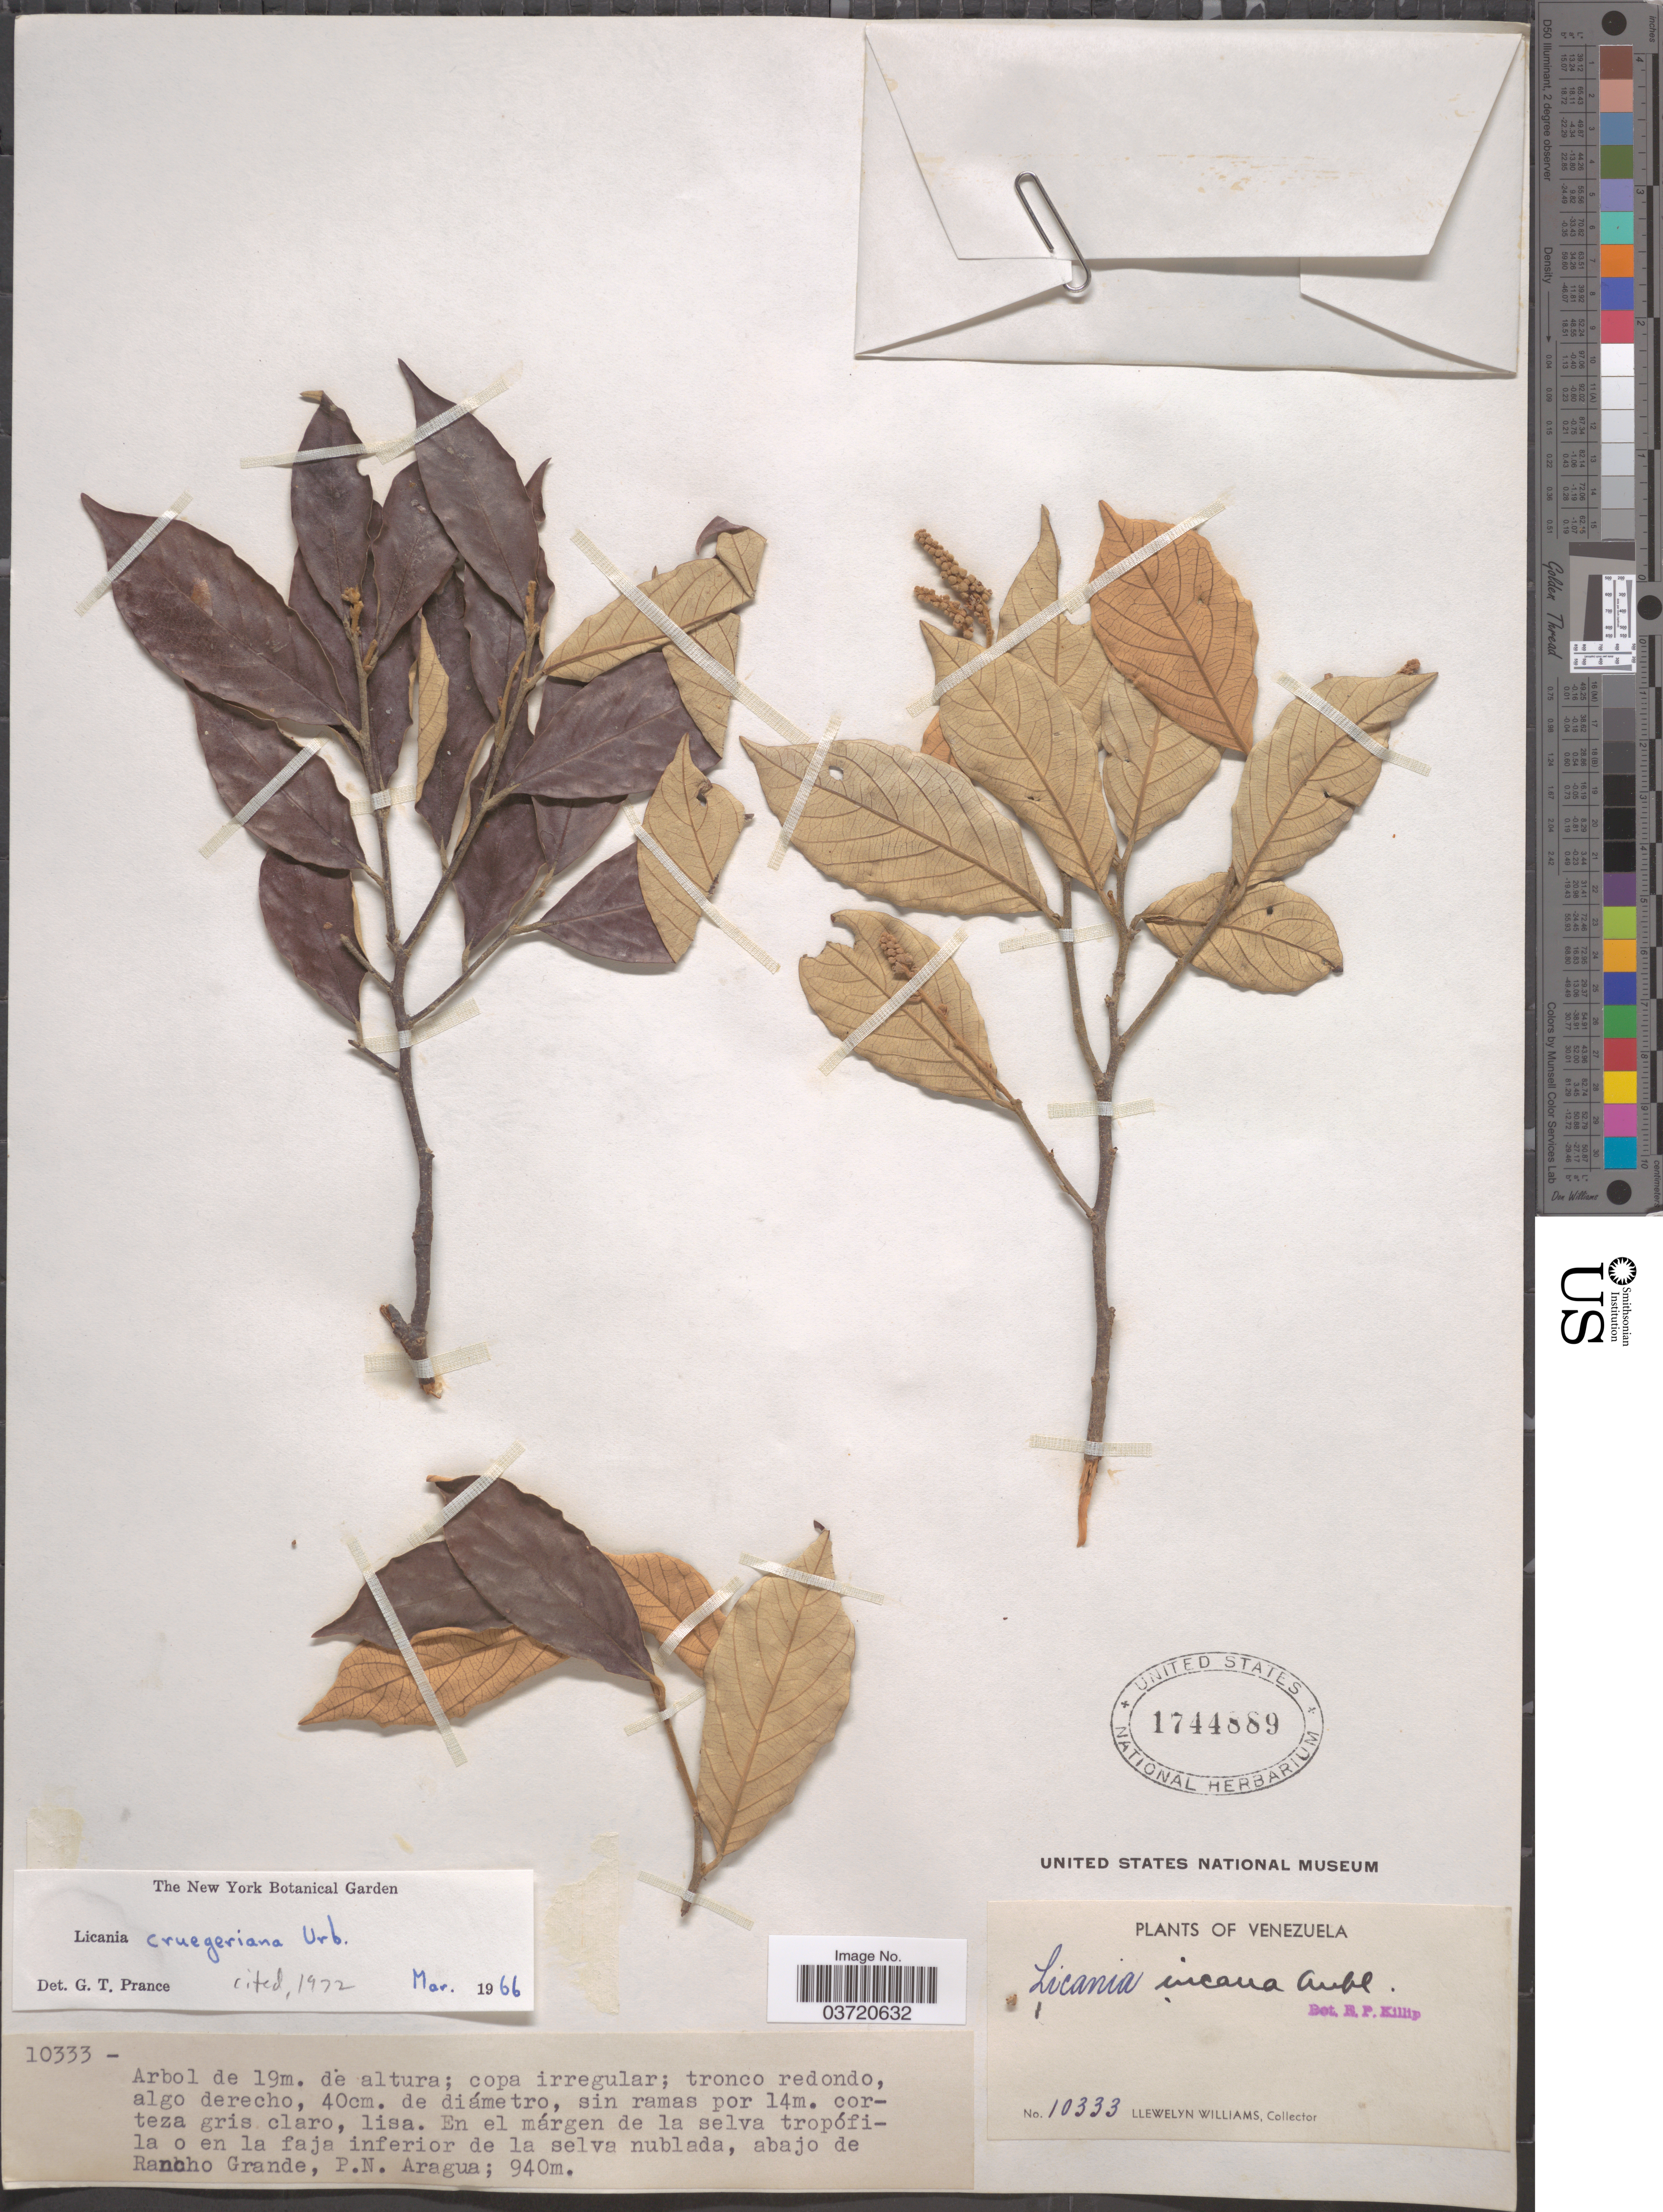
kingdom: Plantae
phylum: Tracheophyta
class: Magnoliopsida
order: Malpighiales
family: Chrysobalanaceae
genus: Licania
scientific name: Licania cruegeriana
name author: Urb.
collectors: Ll. Williams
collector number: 10333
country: Venezuela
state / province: Aragua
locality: Abajo de Rancho Grande, P.N. Aragua.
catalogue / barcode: US 1744889